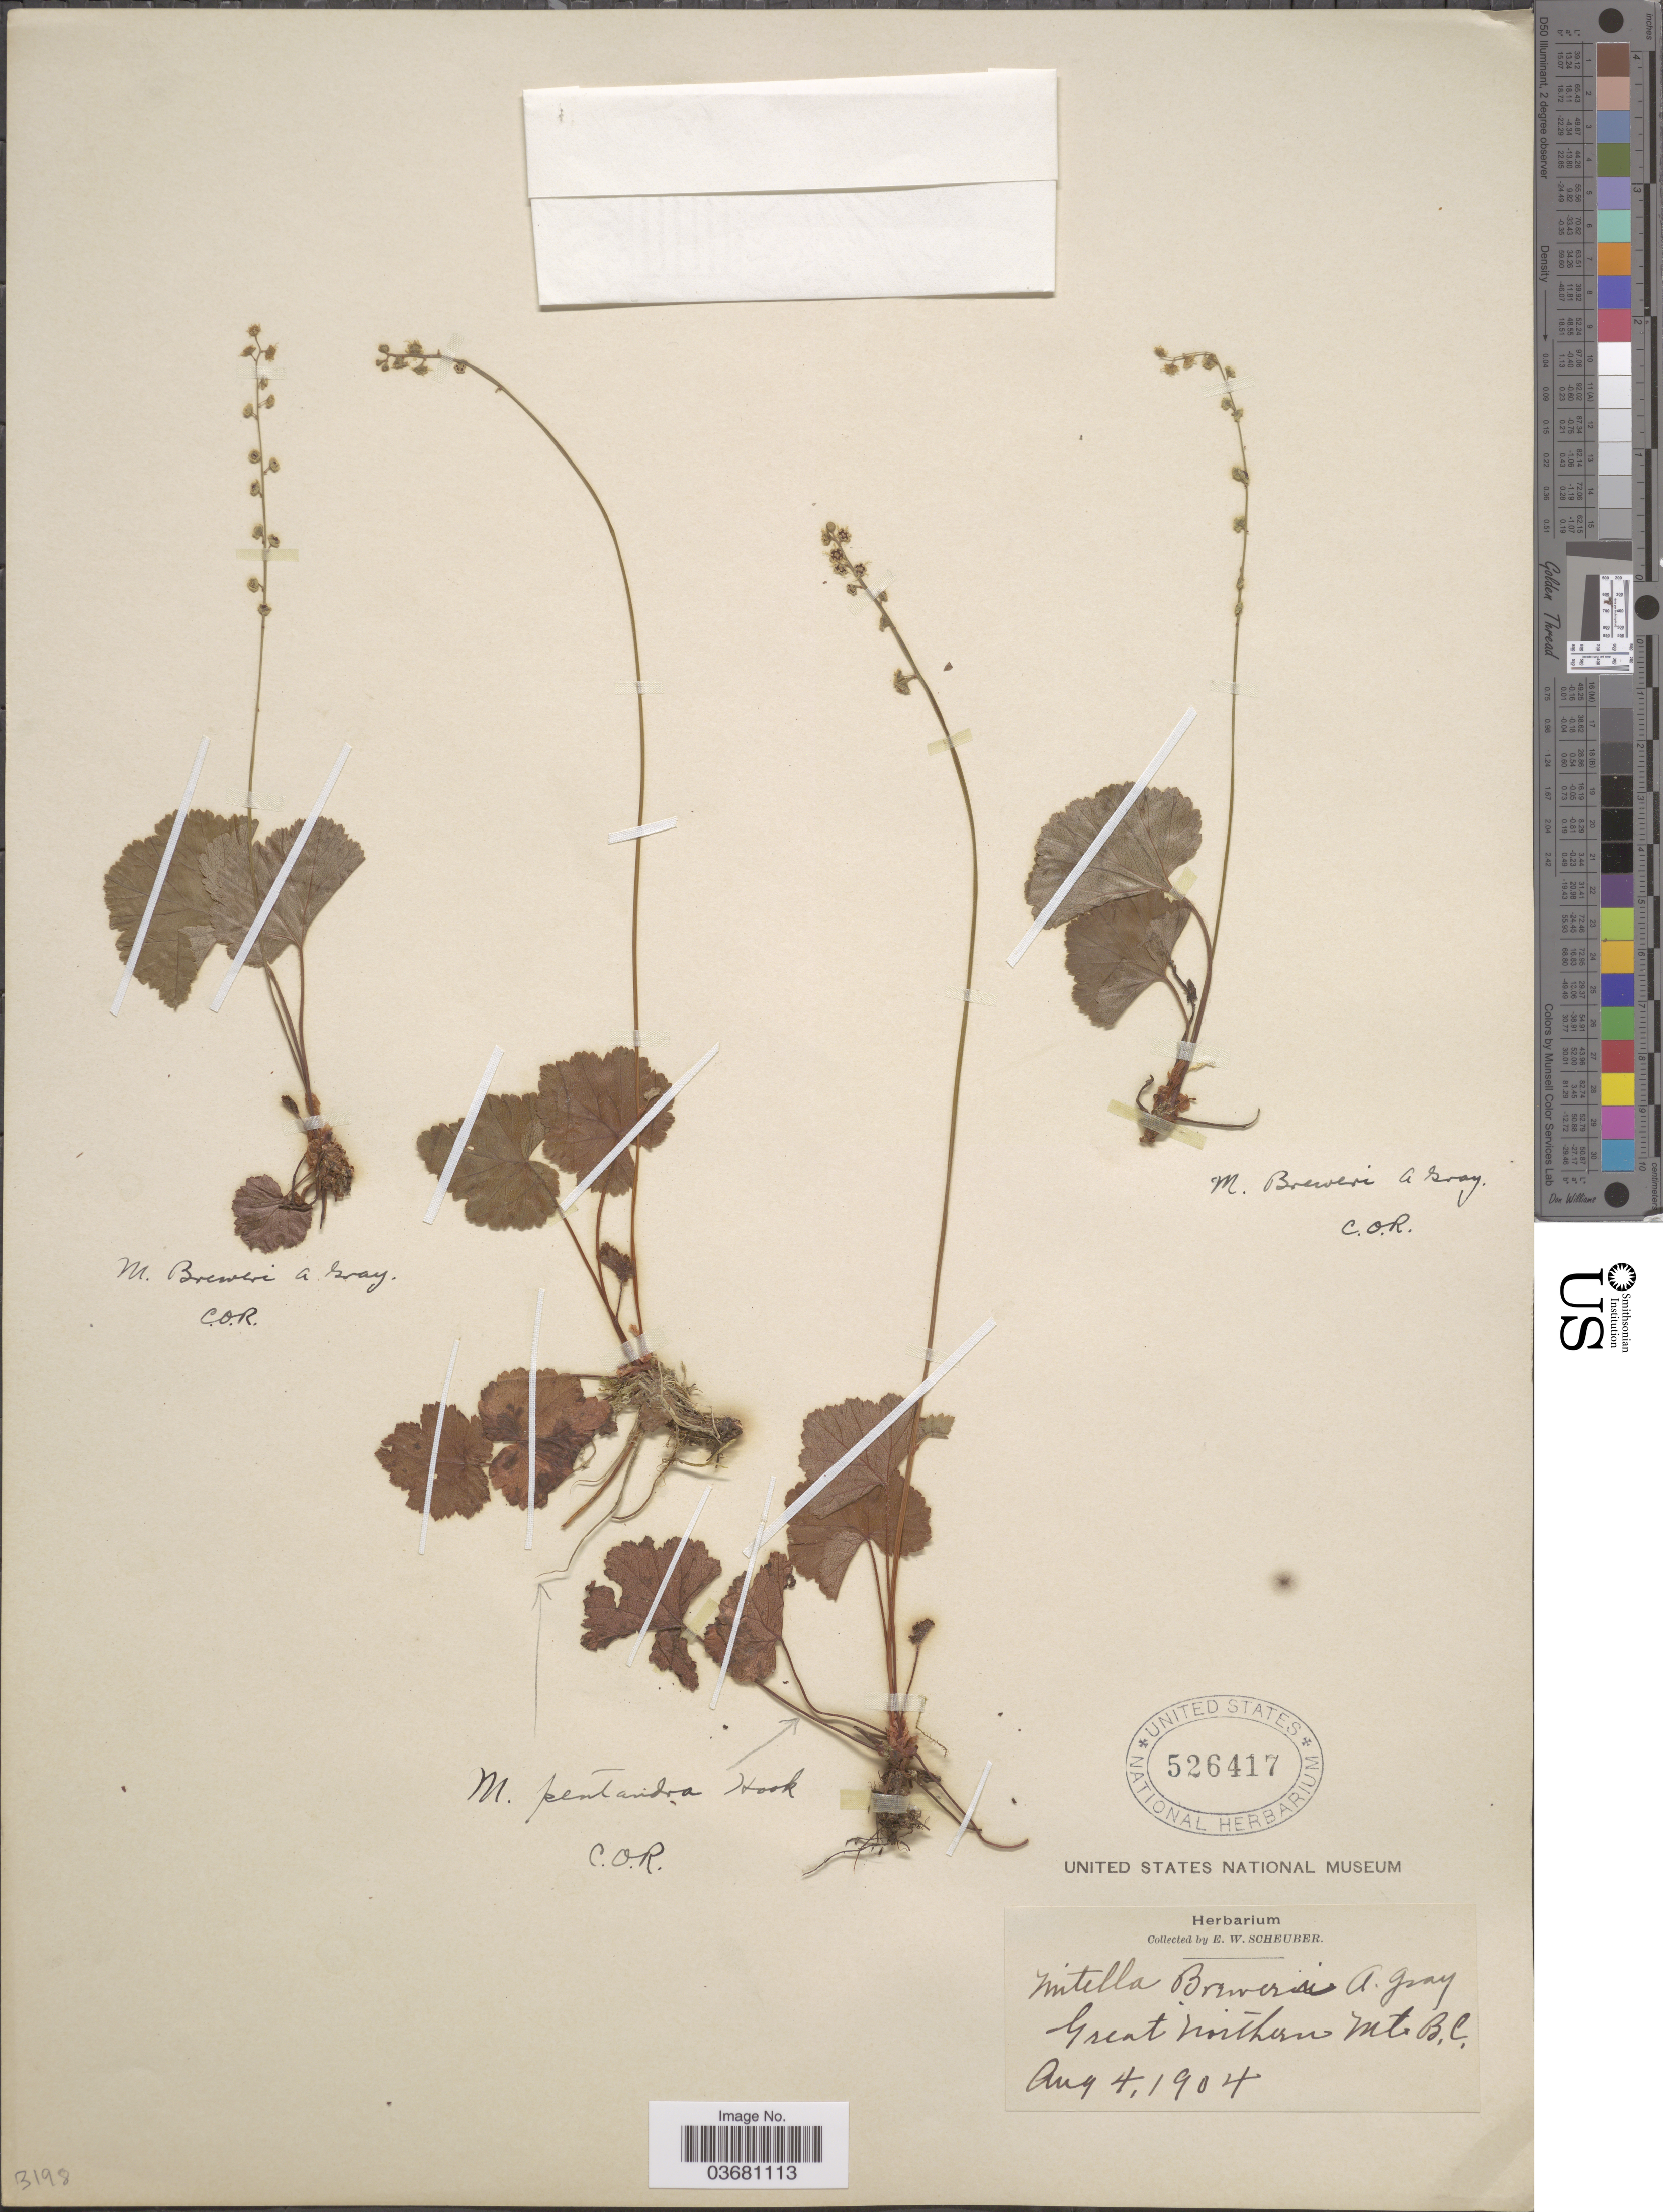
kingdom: Plantae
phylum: Tracheophyta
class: Magnoliopsida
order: Saxifragales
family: Saxifragaceae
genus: Mitella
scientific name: Mitella breweri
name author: A. Gray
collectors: E. Scheuber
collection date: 1904-08-04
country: Canada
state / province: British Columbia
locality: Great northern Mt. B.C.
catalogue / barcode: US 526417